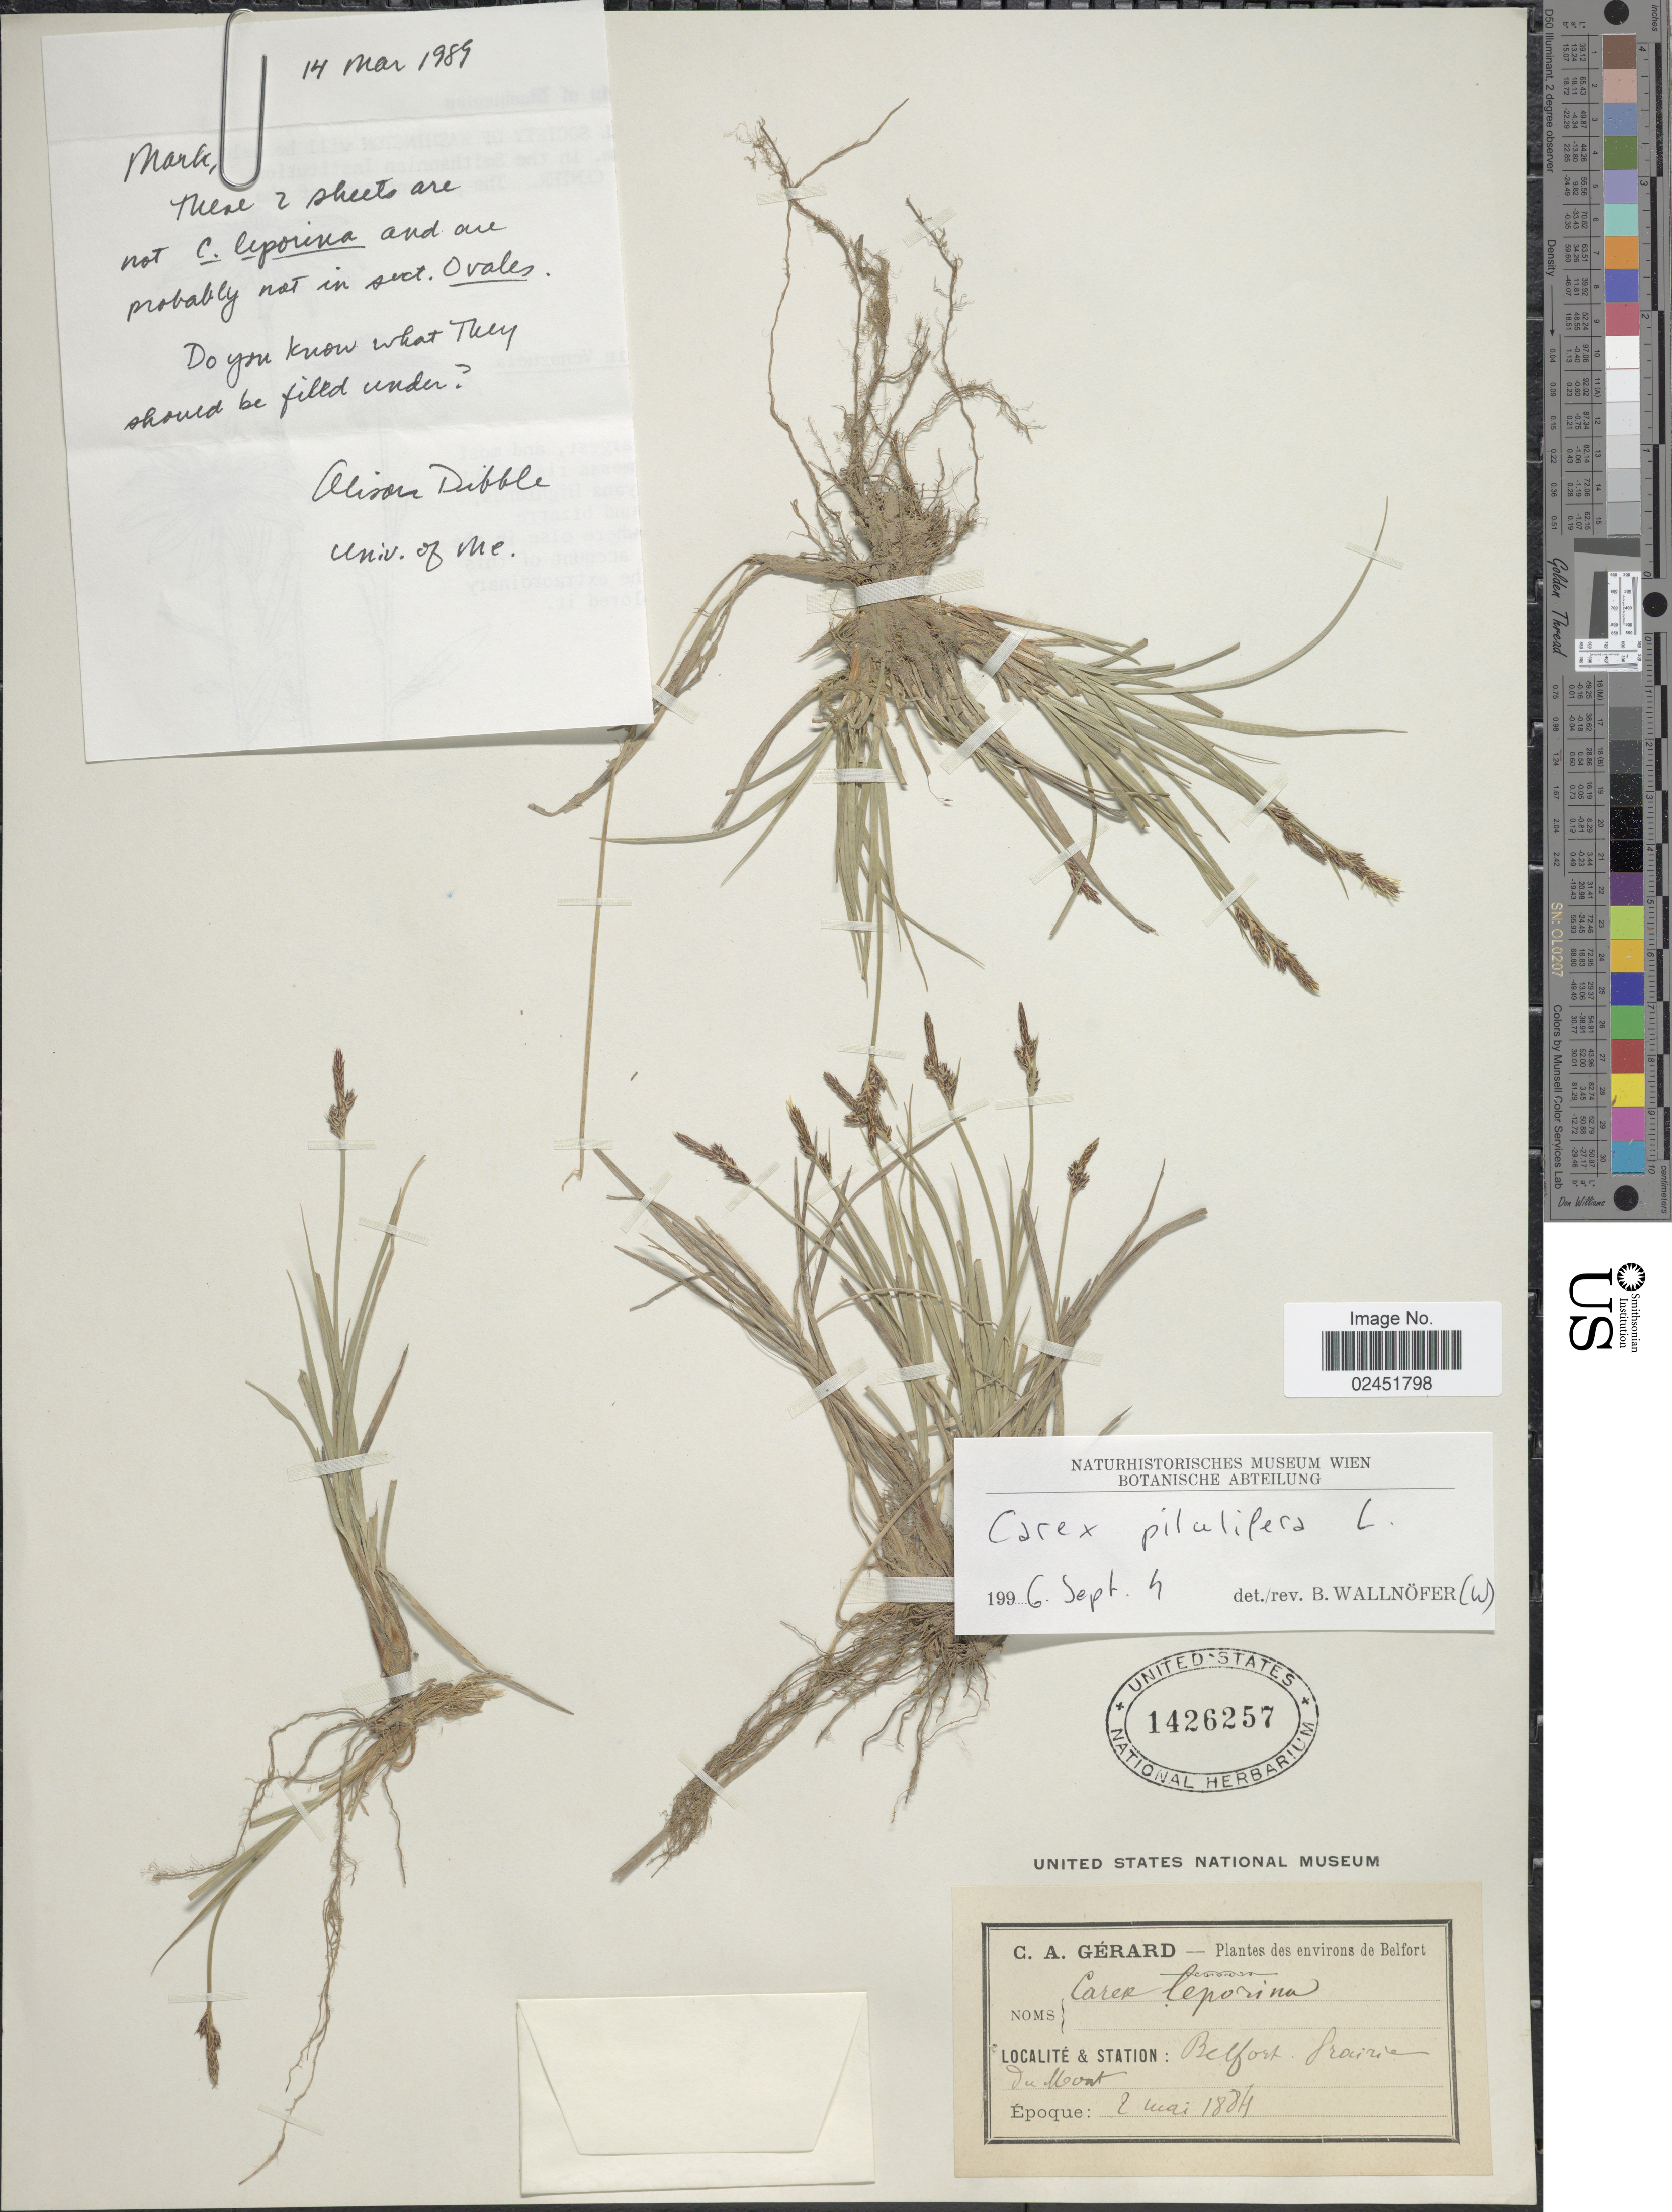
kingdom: Plantae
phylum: Tracheophyta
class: Liliopsida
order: Poales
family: Cyperaceae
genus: Carex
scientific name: Carex pilulifera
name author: L.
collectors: C. Gerard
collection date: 1884-05-02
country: France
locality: Environs de Belfort. friorie du Mont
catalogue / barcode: US 1426257